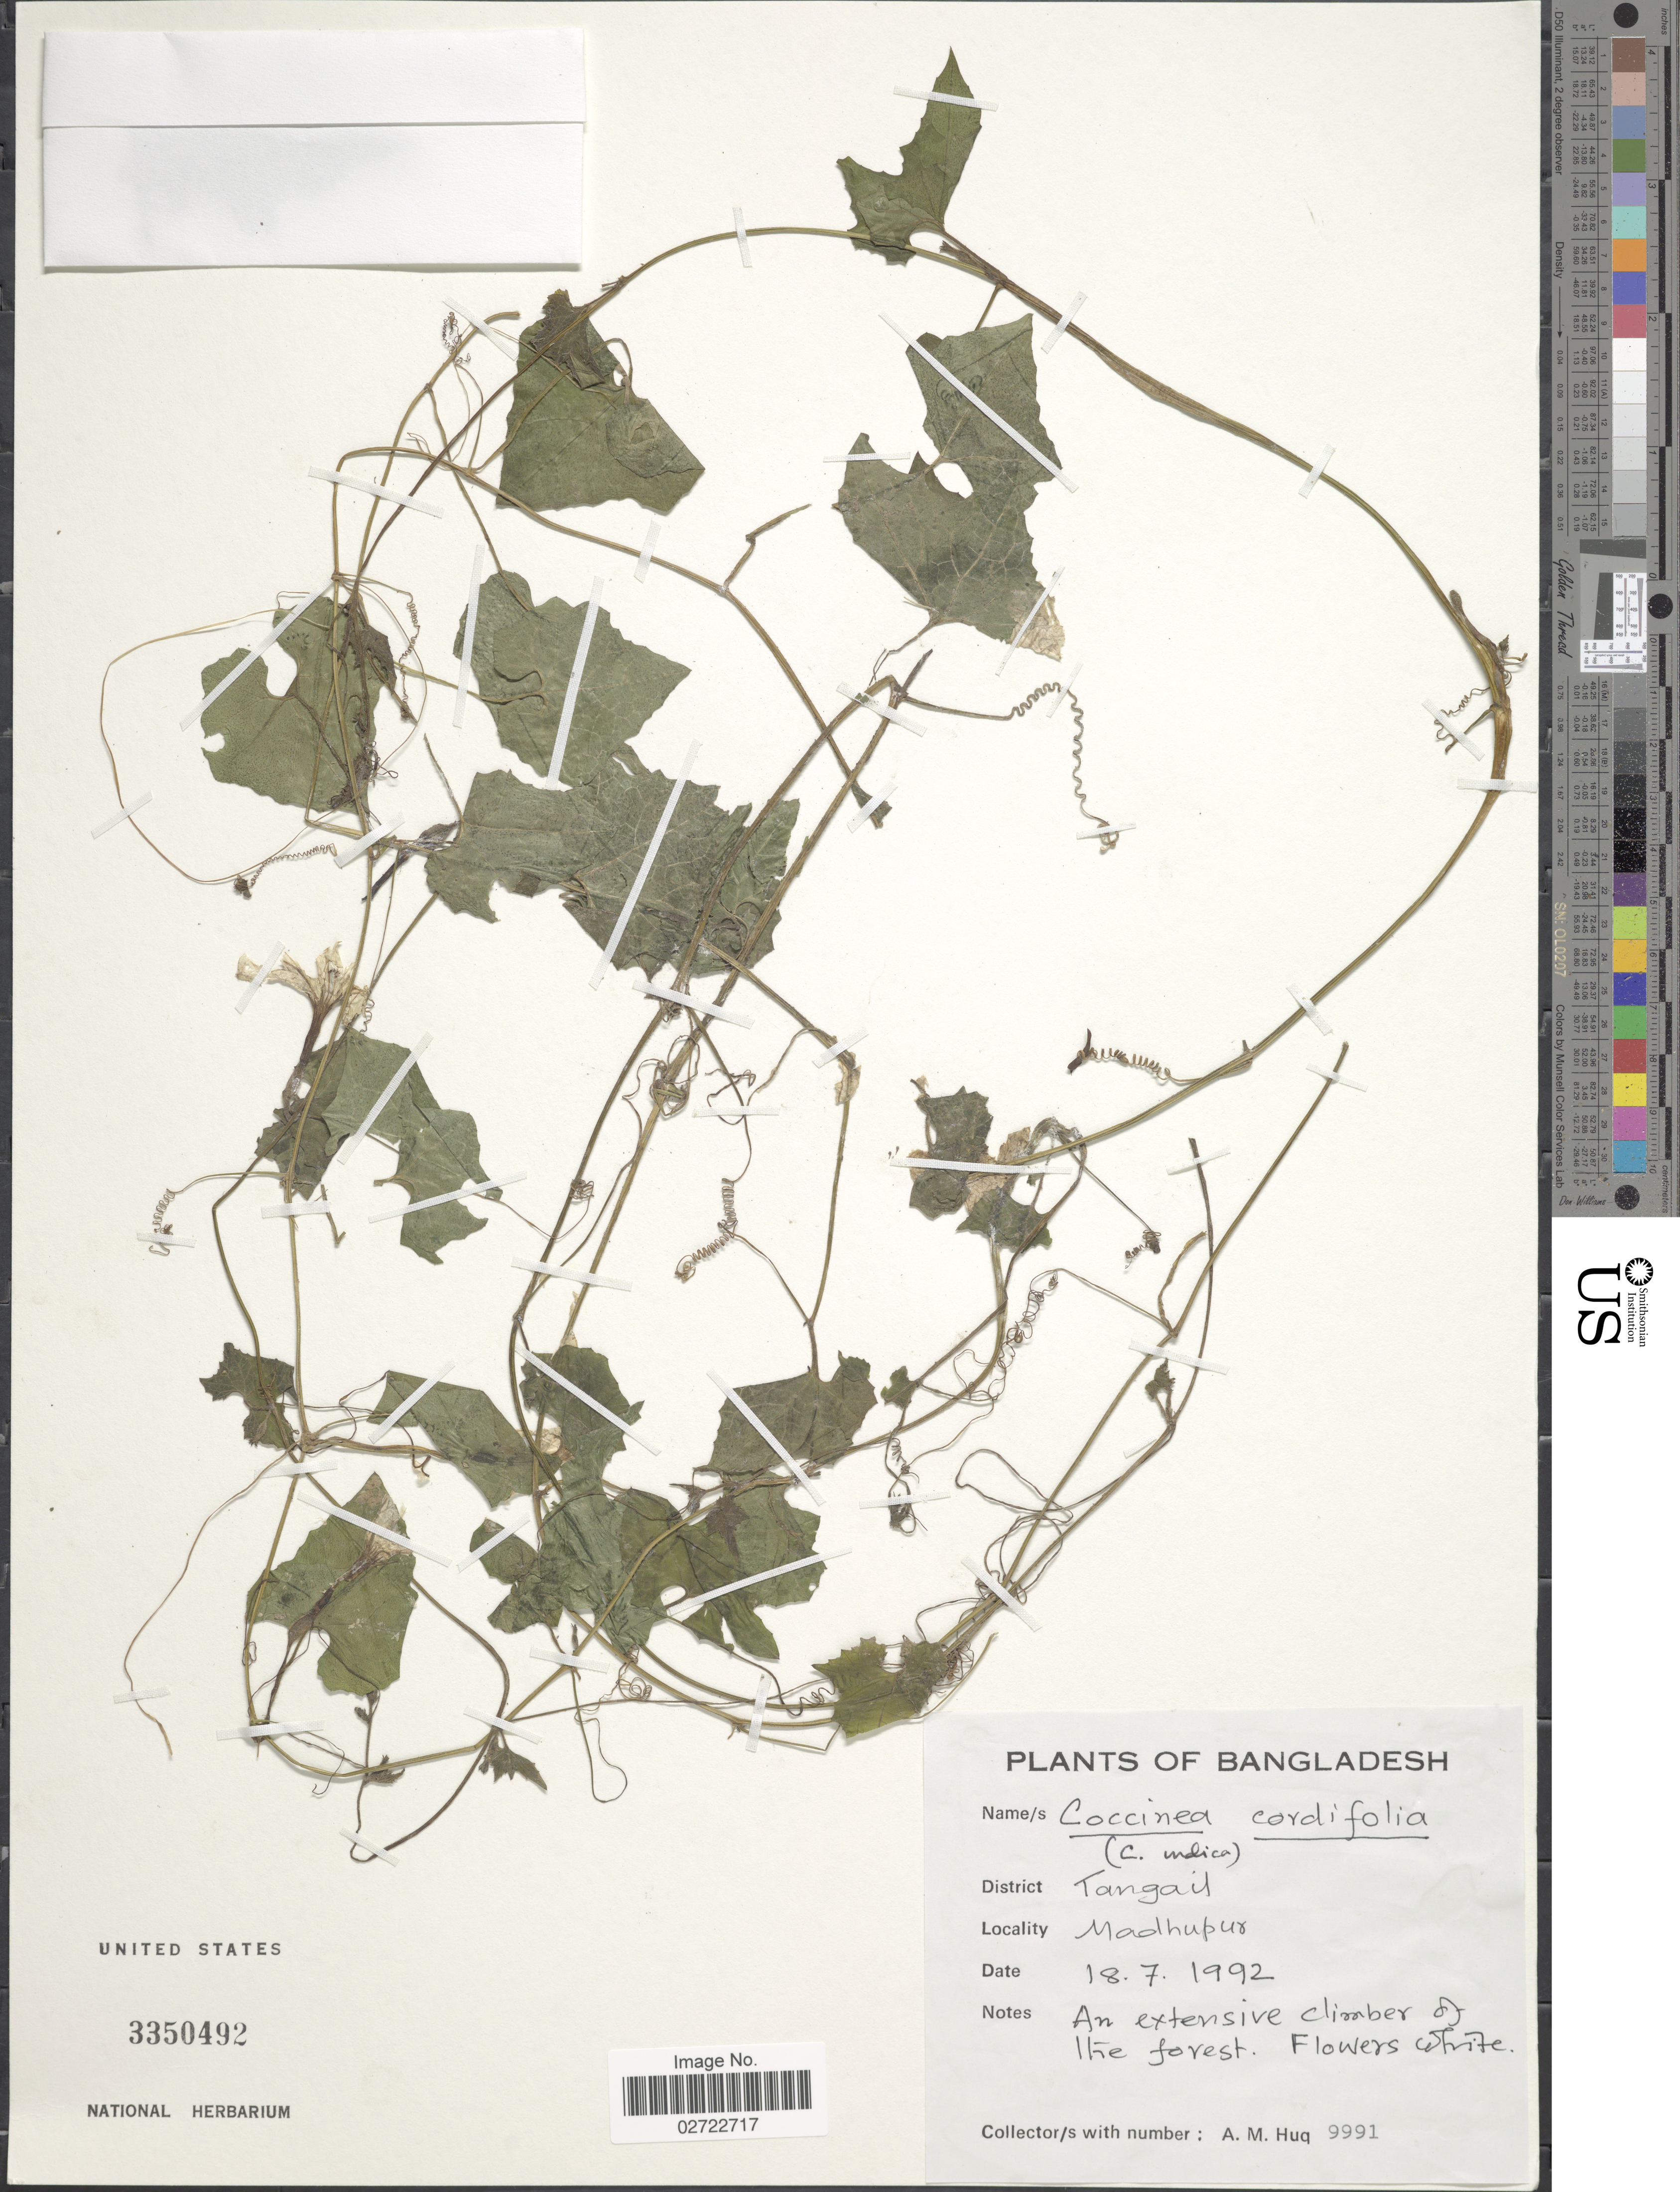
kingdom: Plantae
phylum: Tracheophyta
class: Magnoliopsida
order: Cucurbitales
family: Cucurbitaceae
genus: Coccinia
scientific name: Coccinia grandis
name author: (L.) Voigt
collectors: A. M. Huq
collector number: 9991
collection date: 1992-07-18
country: Bangladesh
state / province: Dhaka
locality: District Tangail, Madhupur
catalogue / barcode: US 3350492